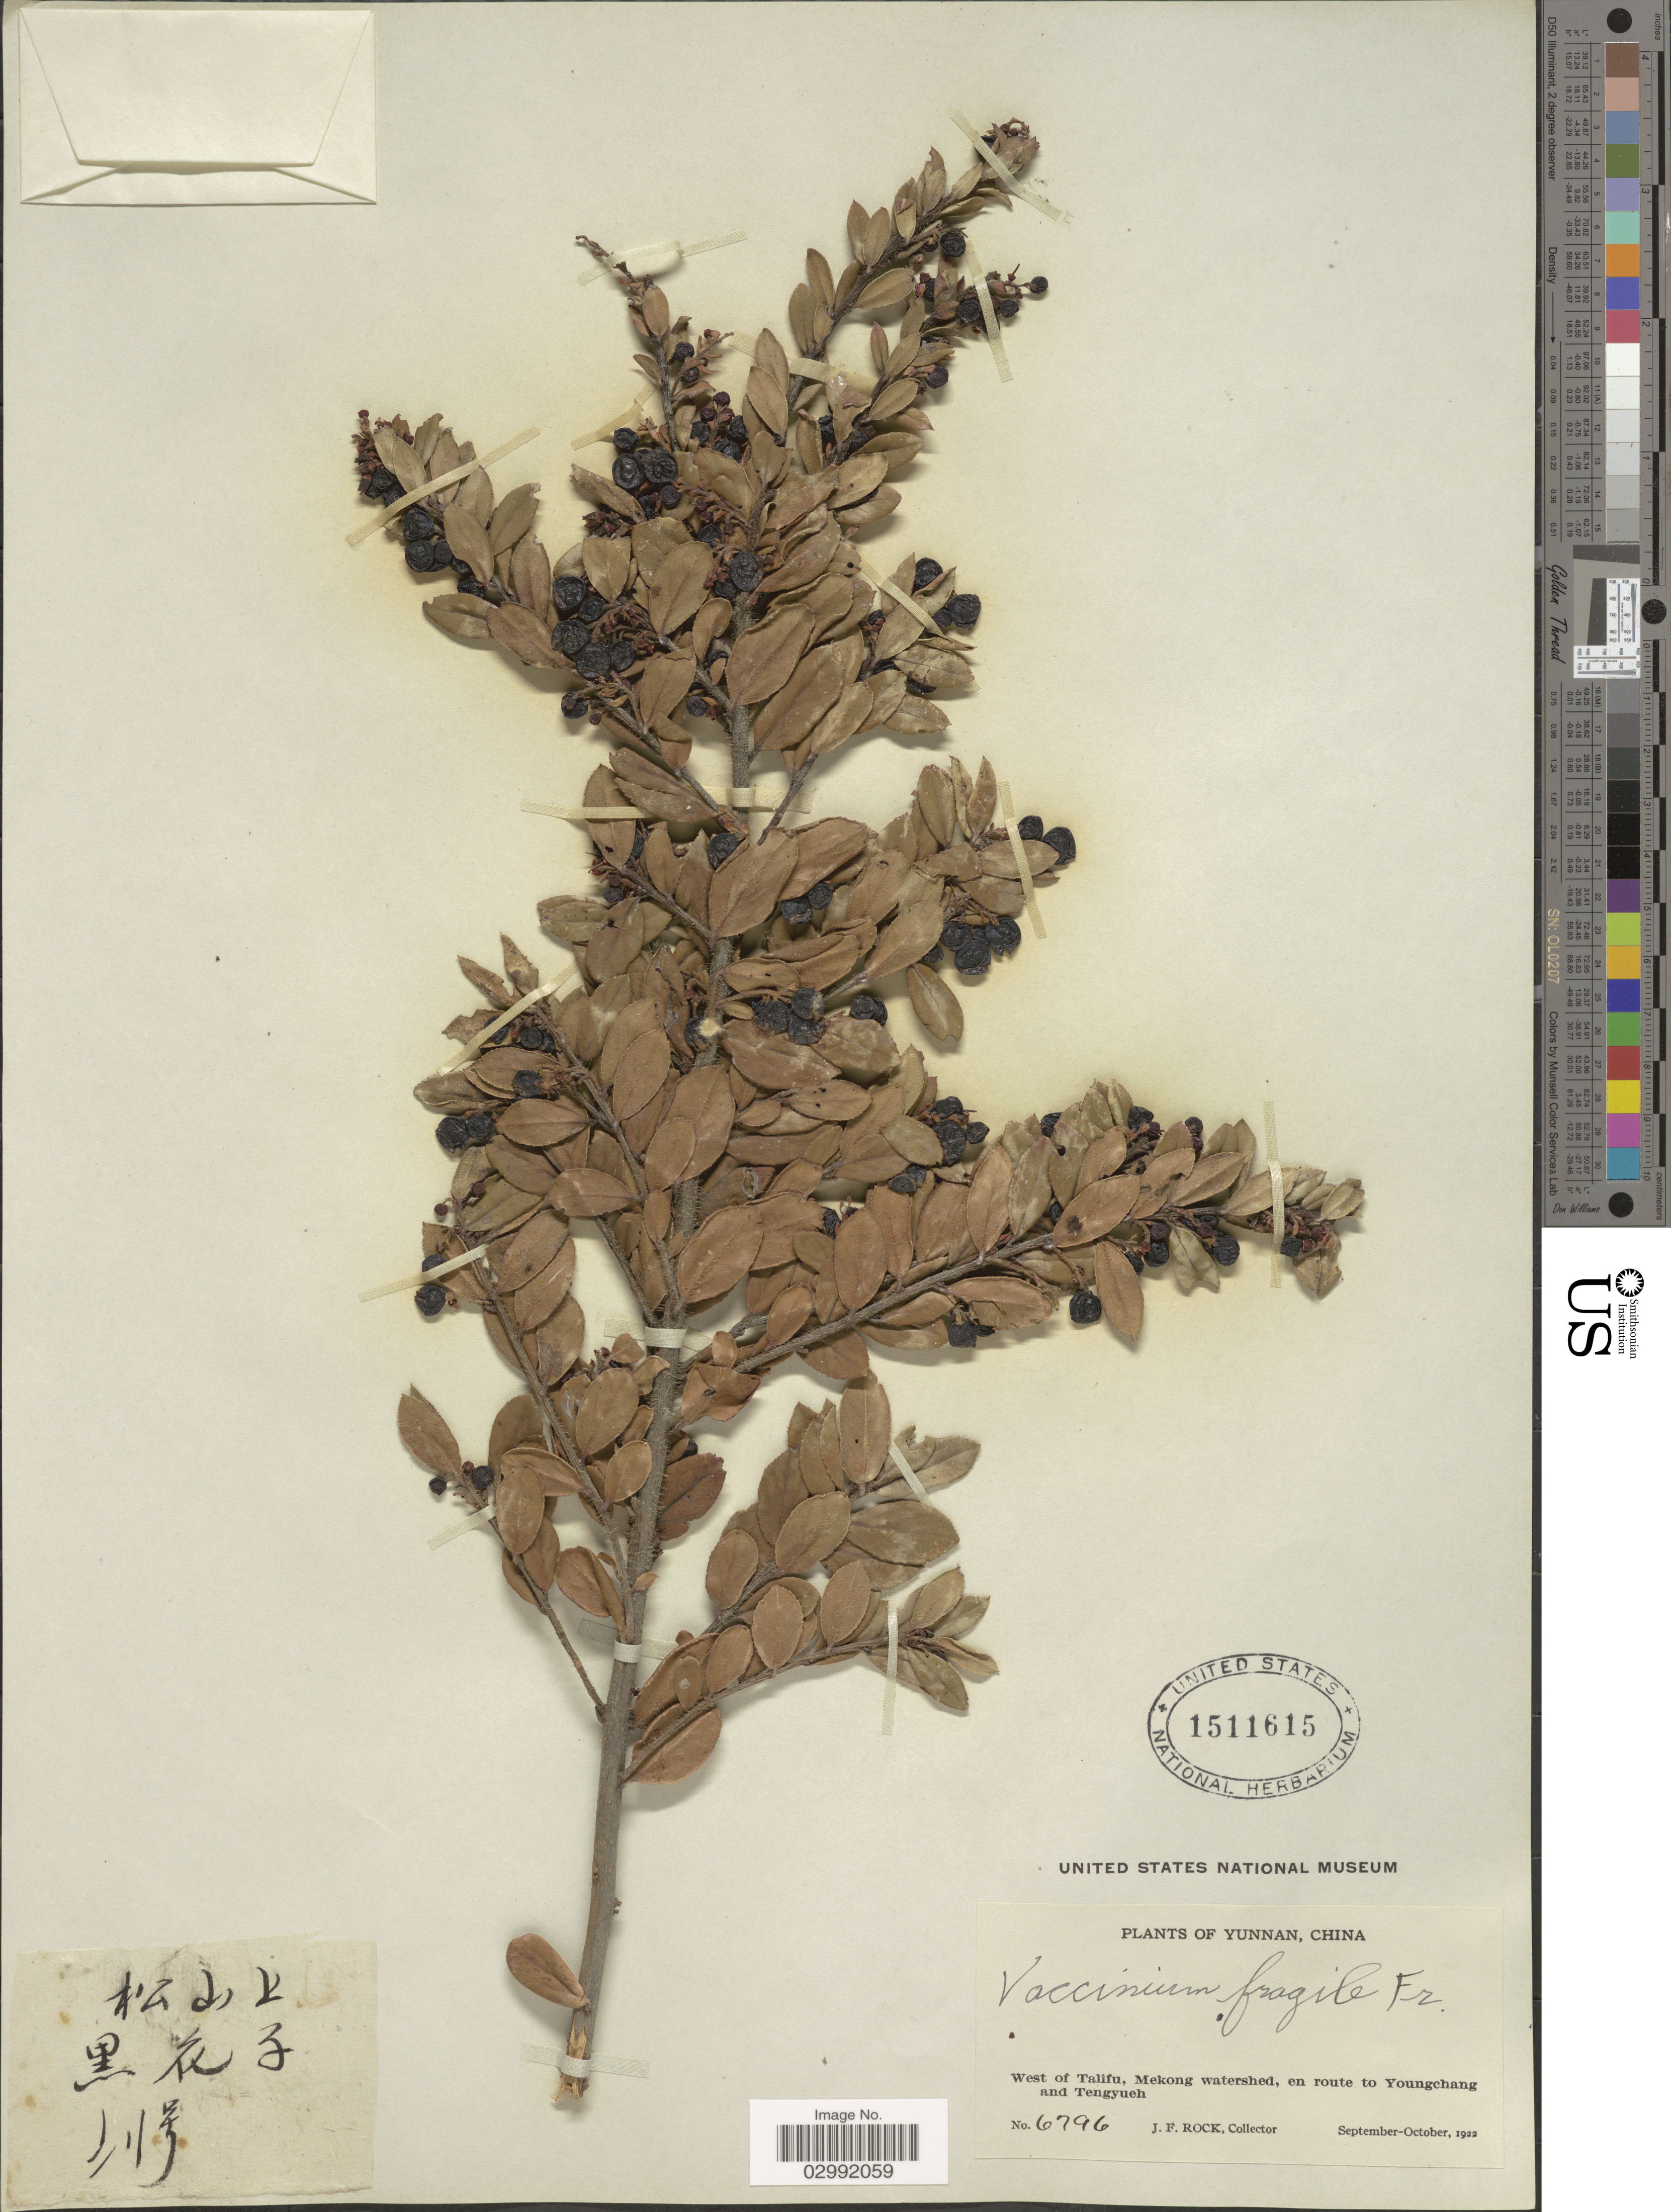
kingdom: Plantae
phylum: Tracheophyta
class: Magnoliopsida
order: Ericales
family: Ericaceae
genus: Vaccinium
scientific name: Vaccinium fragile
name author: Franch.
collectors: J. Rock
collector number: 6796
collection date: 1922-09/1922-10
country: China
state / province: Yunnan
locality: West of Talifu, Mekong watershed, en route to Youngchang and Tengyueh.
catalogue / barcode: US 1511615